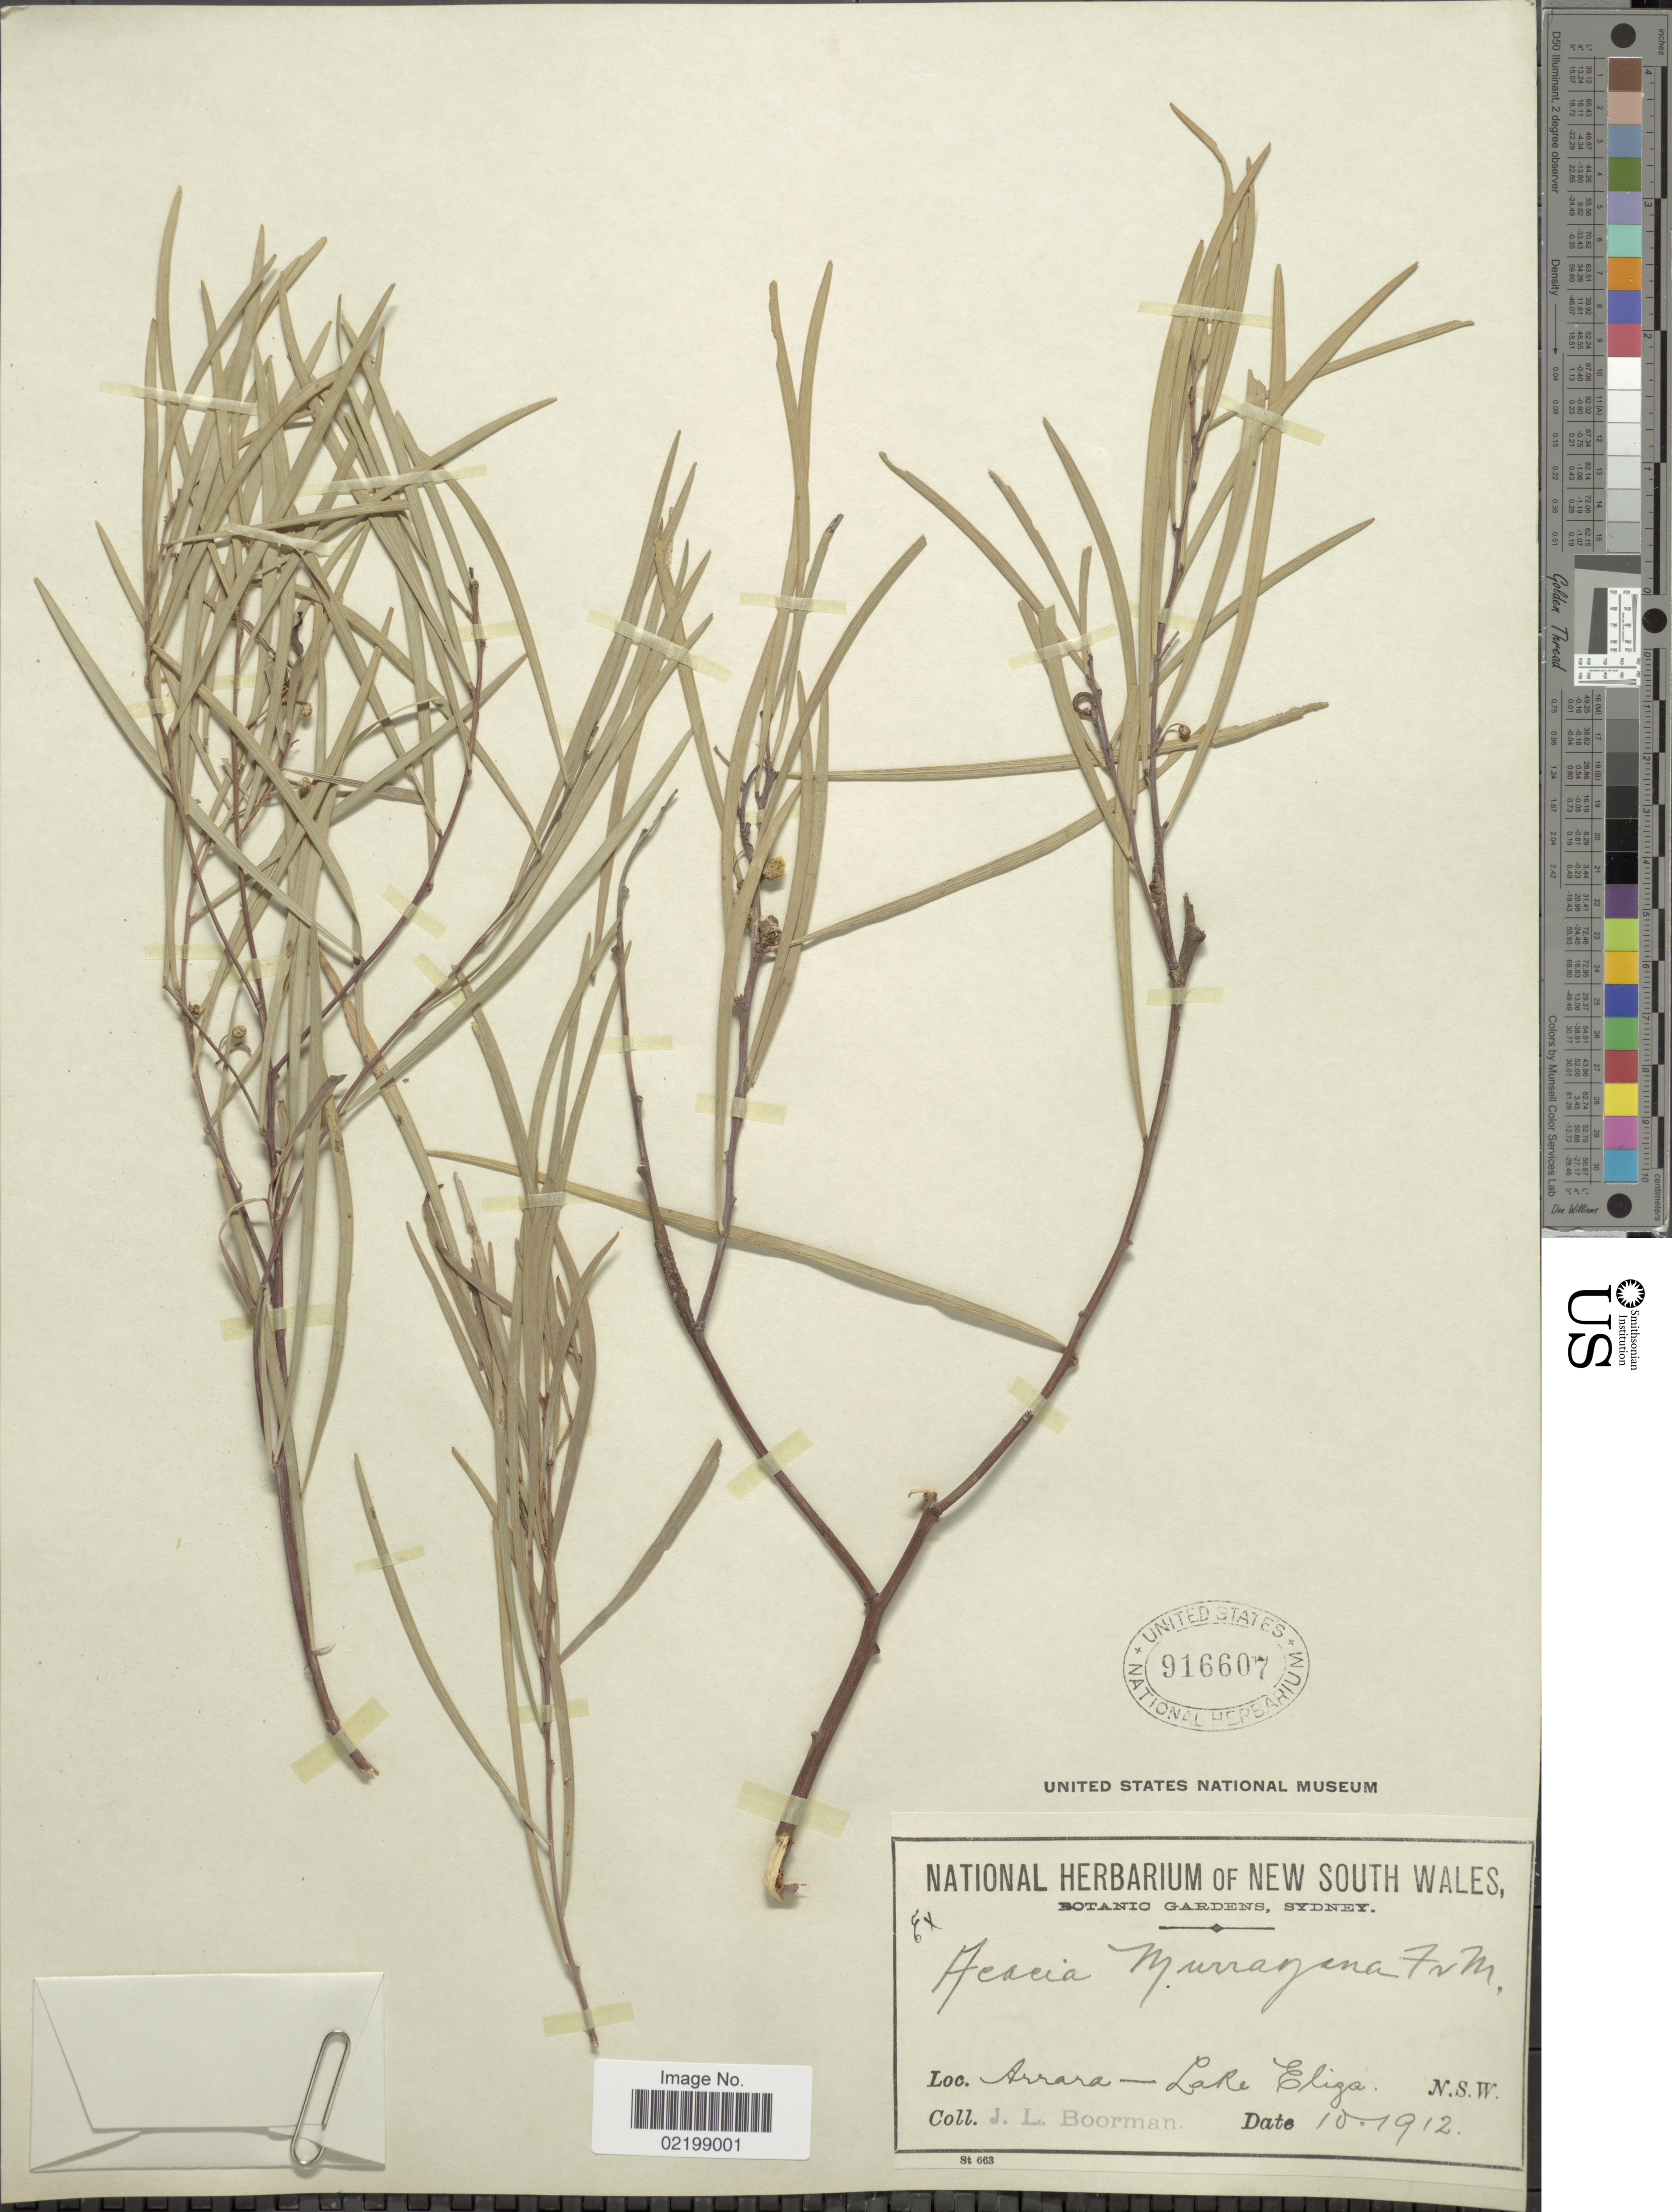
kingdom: Plantae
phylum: Tracheophyta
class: Magnoliopsida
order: Fabales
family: Fabaceae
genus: Acacia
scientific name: Acacia murrayana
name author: Benth.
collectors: J. Boorman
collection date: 1912-10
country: Australia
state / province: New South Wales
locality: Arrara - Lake Eliza, N.S.W.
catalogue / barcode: US 916607